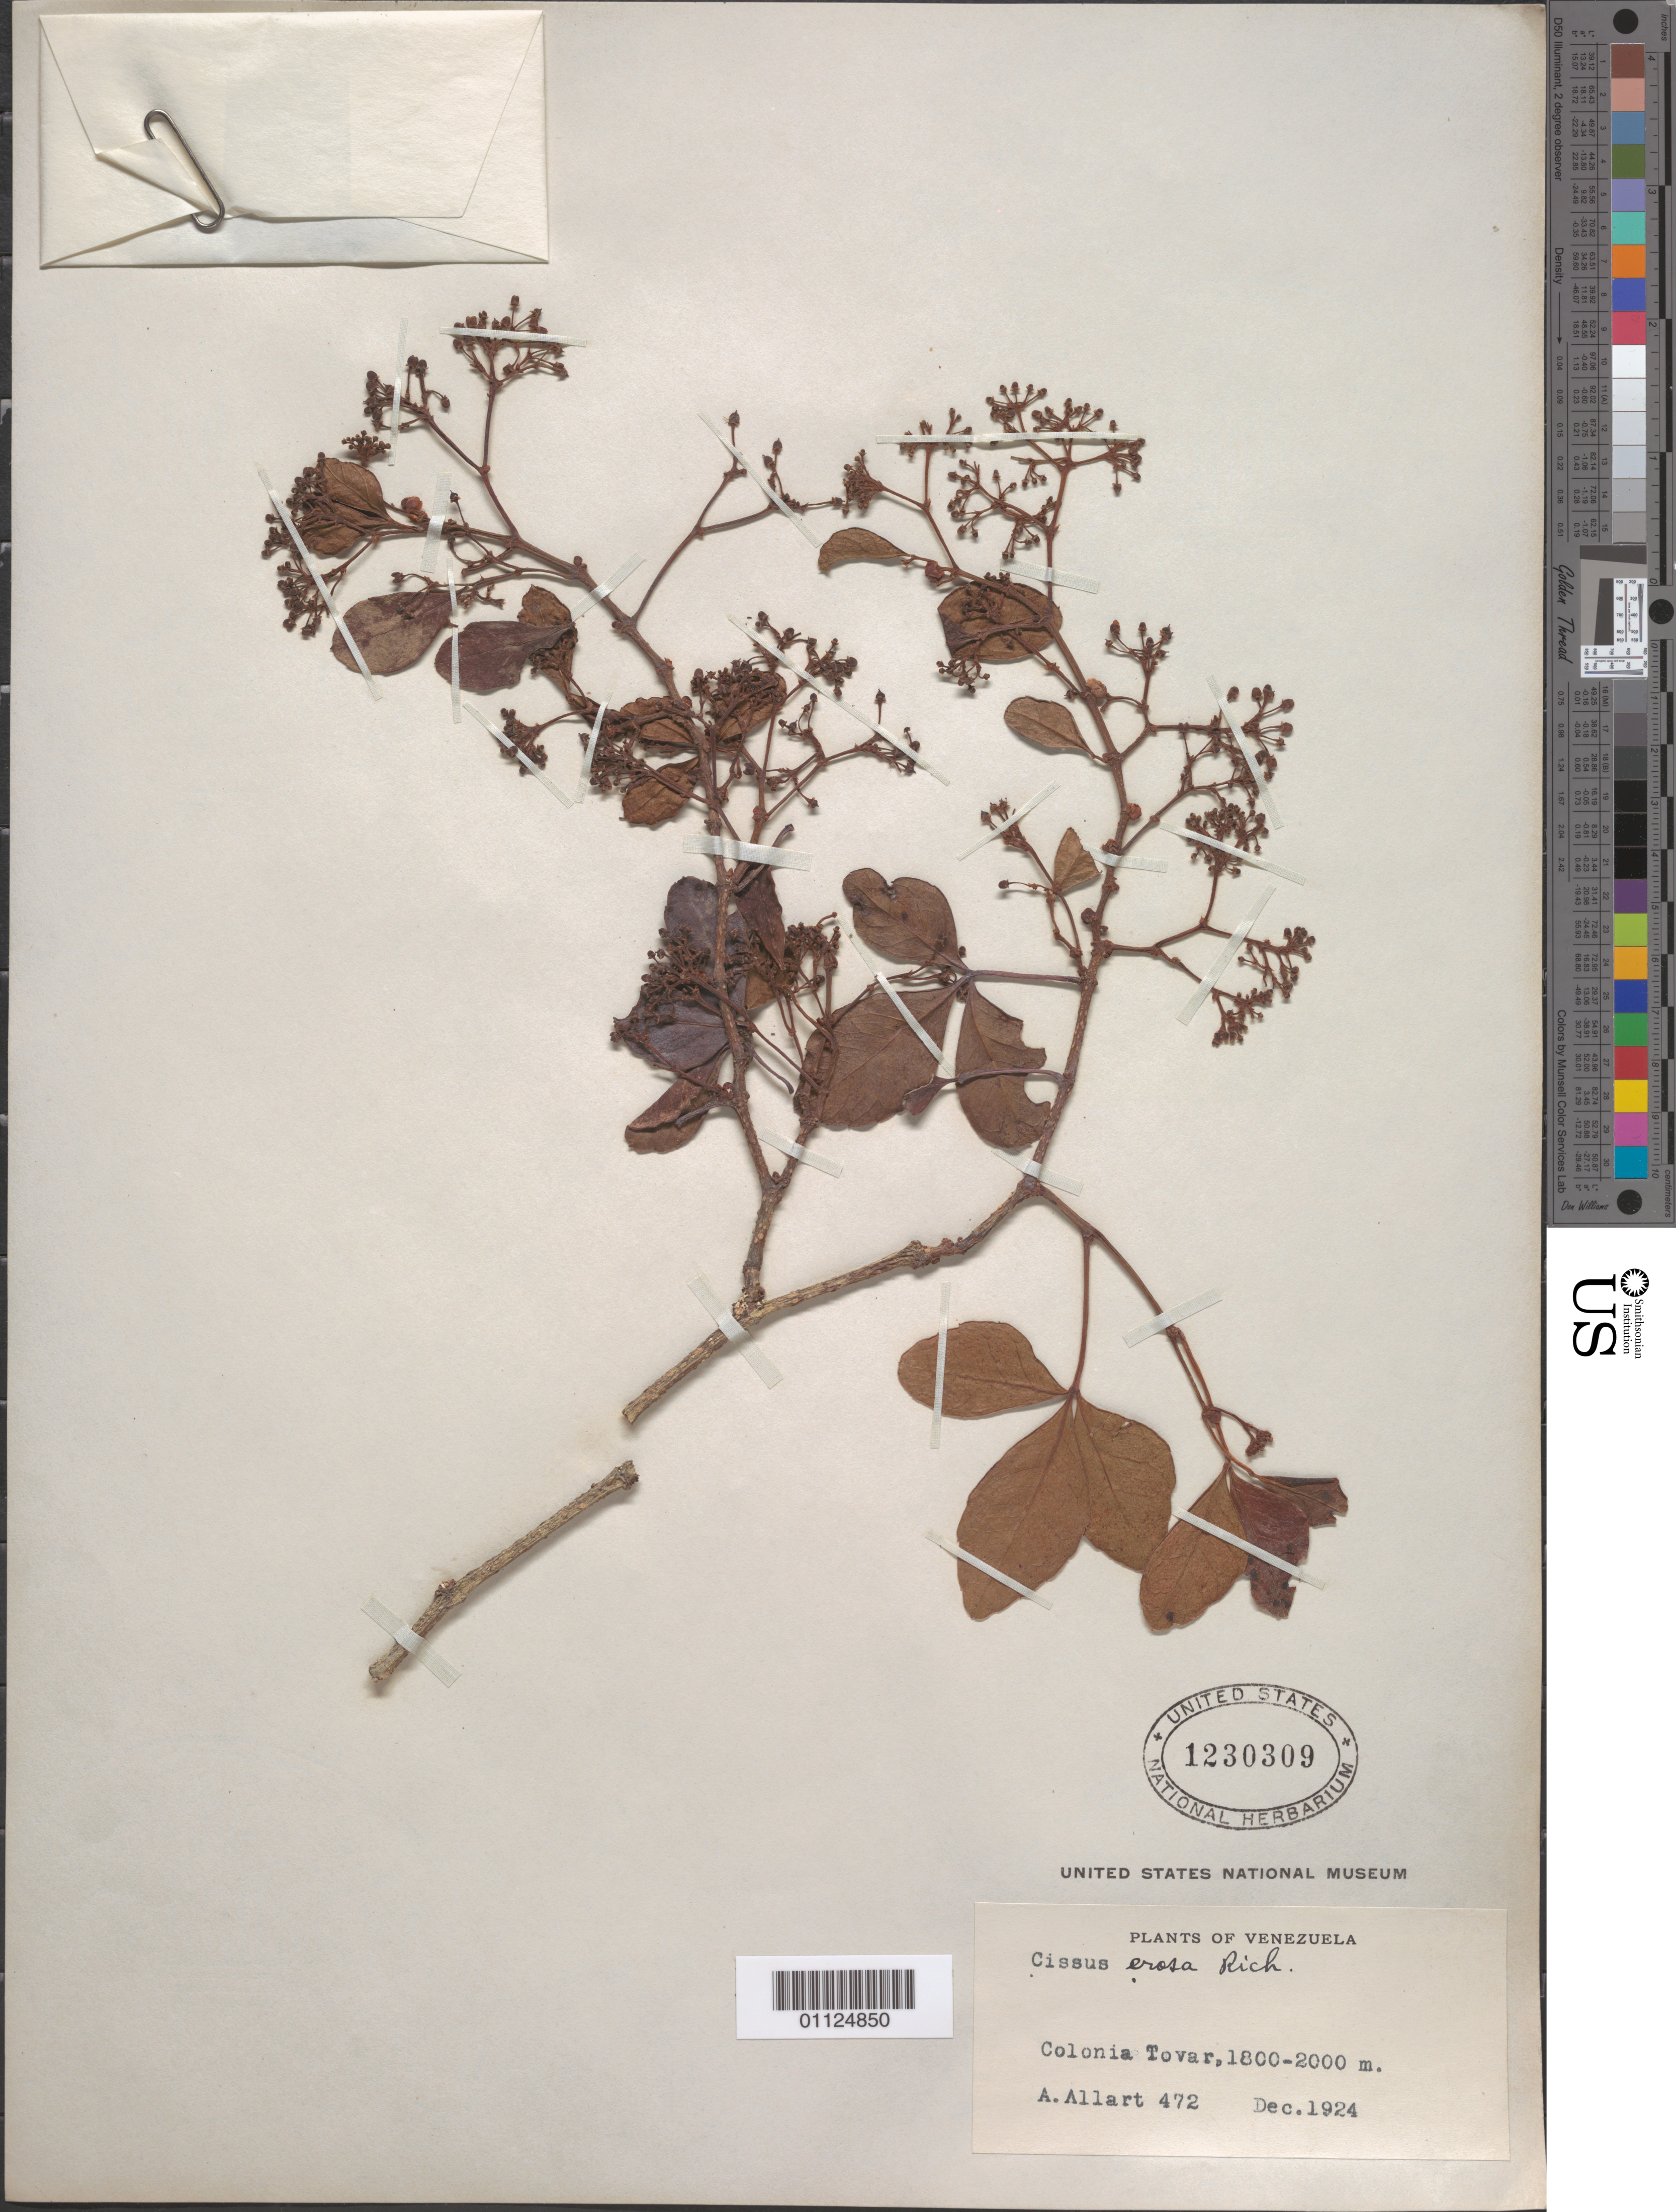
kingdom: Plantae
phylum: Tracheophyta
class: Magnoliopsida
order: Vitales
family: Vitaceae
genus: Cissus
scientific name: Cissus erosa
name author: Rich.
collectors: A. Allart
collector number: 472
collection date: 1924-12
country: Venezuela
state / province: Aragua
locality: Colonia Tovar.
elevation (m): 1800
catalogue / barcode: US 1230309